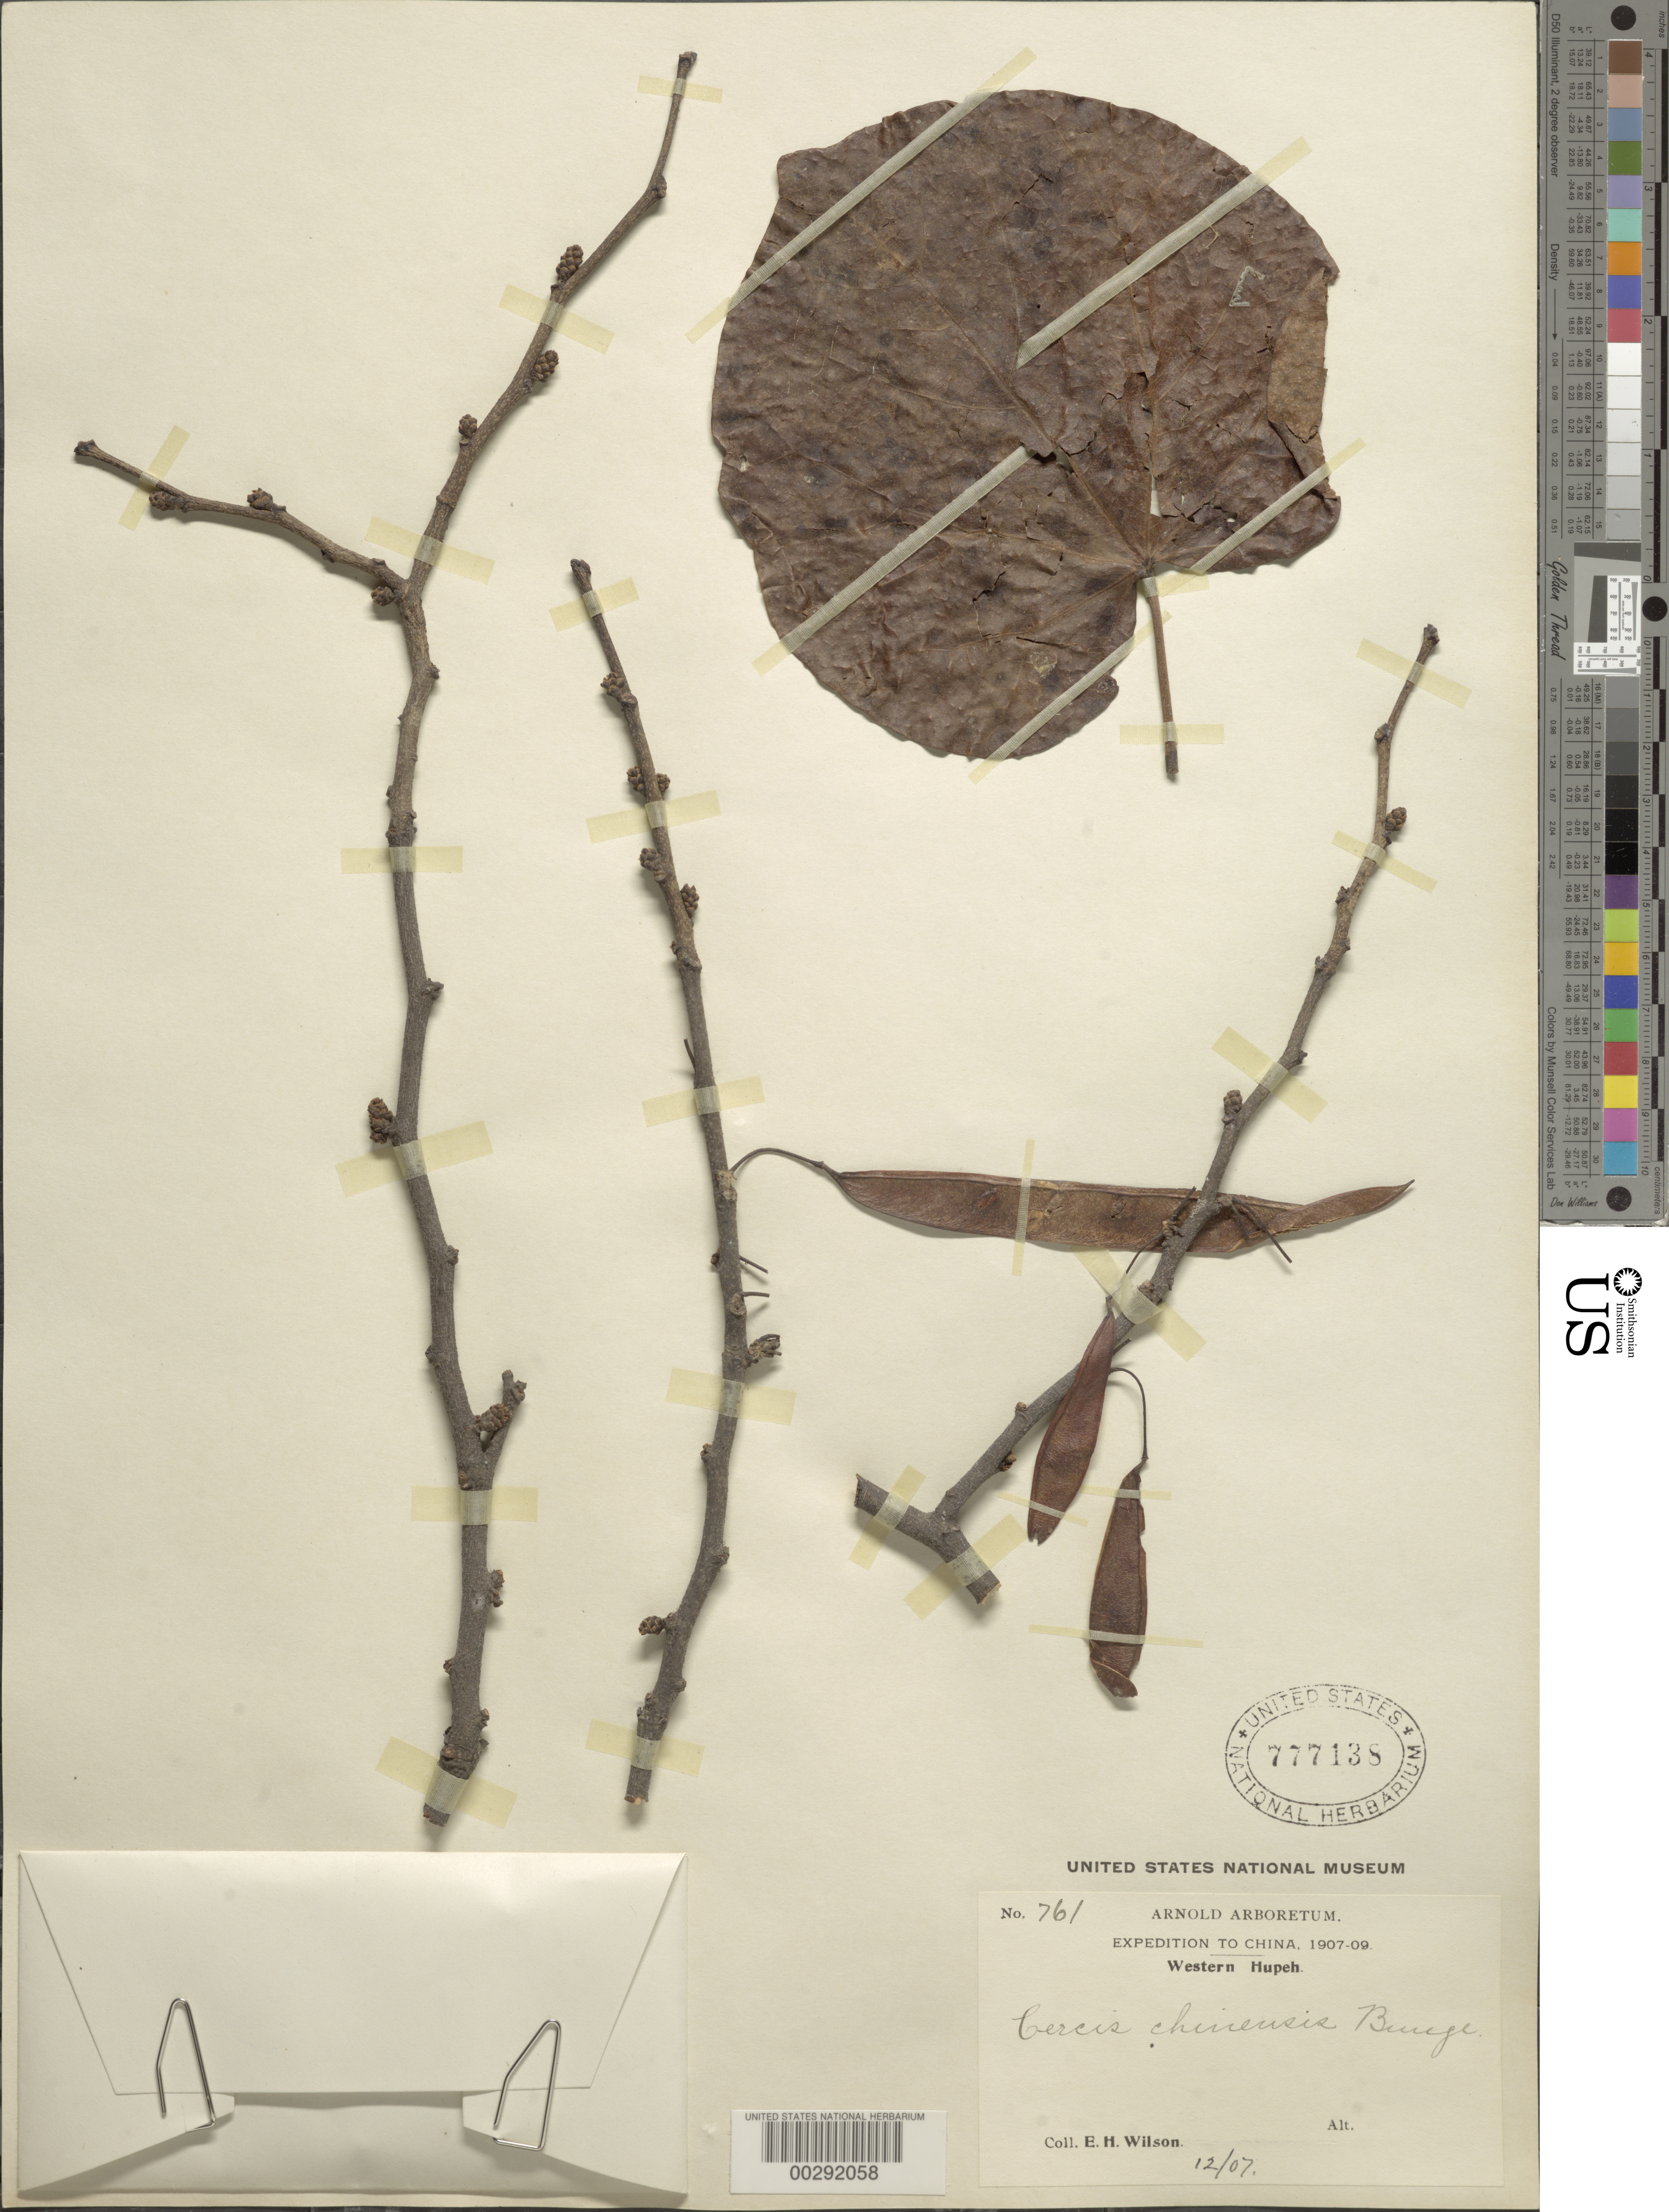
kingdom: Plantae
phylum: Tracheophyta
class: Magnoliopsida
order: Fabales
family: Fabaceae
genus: Cercis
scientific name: Cercis chinensis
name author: Bunge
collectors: E. H. Wilson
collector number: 761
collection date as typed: Dec 1907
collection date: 1907-12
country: China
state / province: Hubei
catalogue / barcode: US 777138